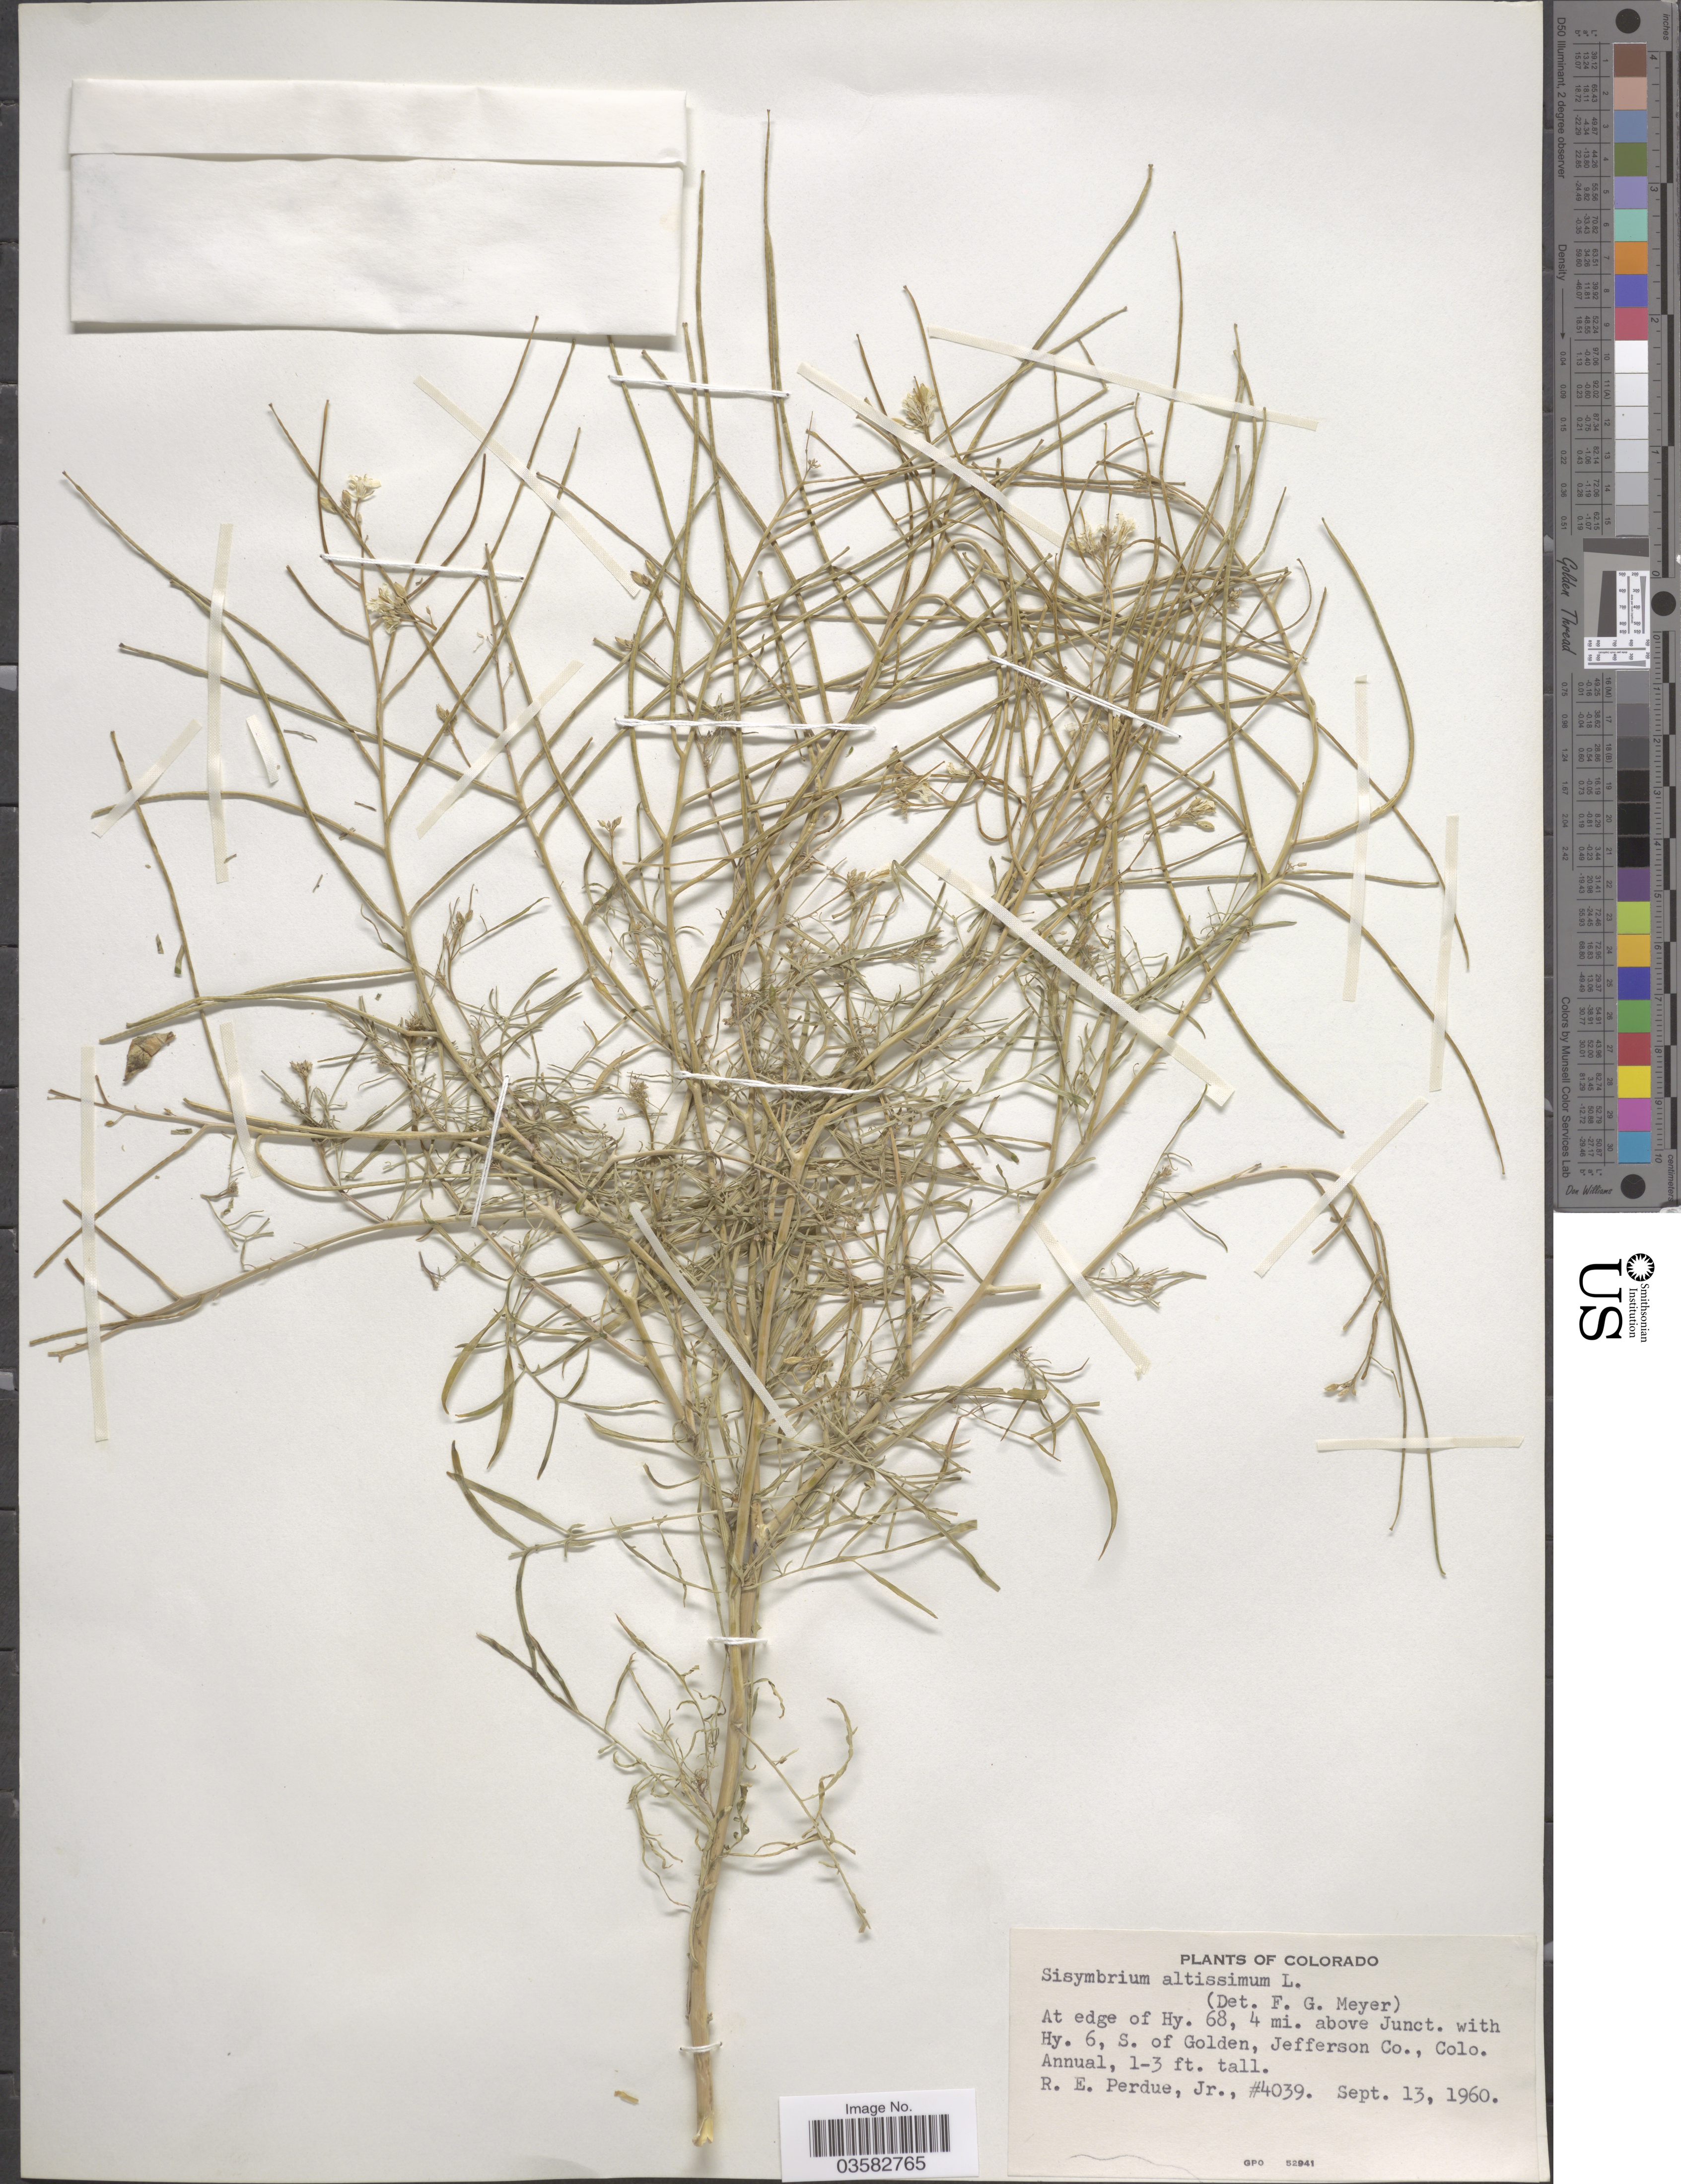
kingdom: Plantae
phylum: Tracheophyta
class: Magnoliopsida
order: Brassicales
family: Brassicaceae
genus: Sisymbrium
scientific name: Sisymbrium altissimum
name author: L.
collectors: R. E. Perdue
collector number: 4039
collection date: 1960-09-13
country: United States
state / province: Colorado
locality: At edge of Hy. 68,4 mi. above Junct. with Hy. 6, S. of Golden, Jefferson Co.